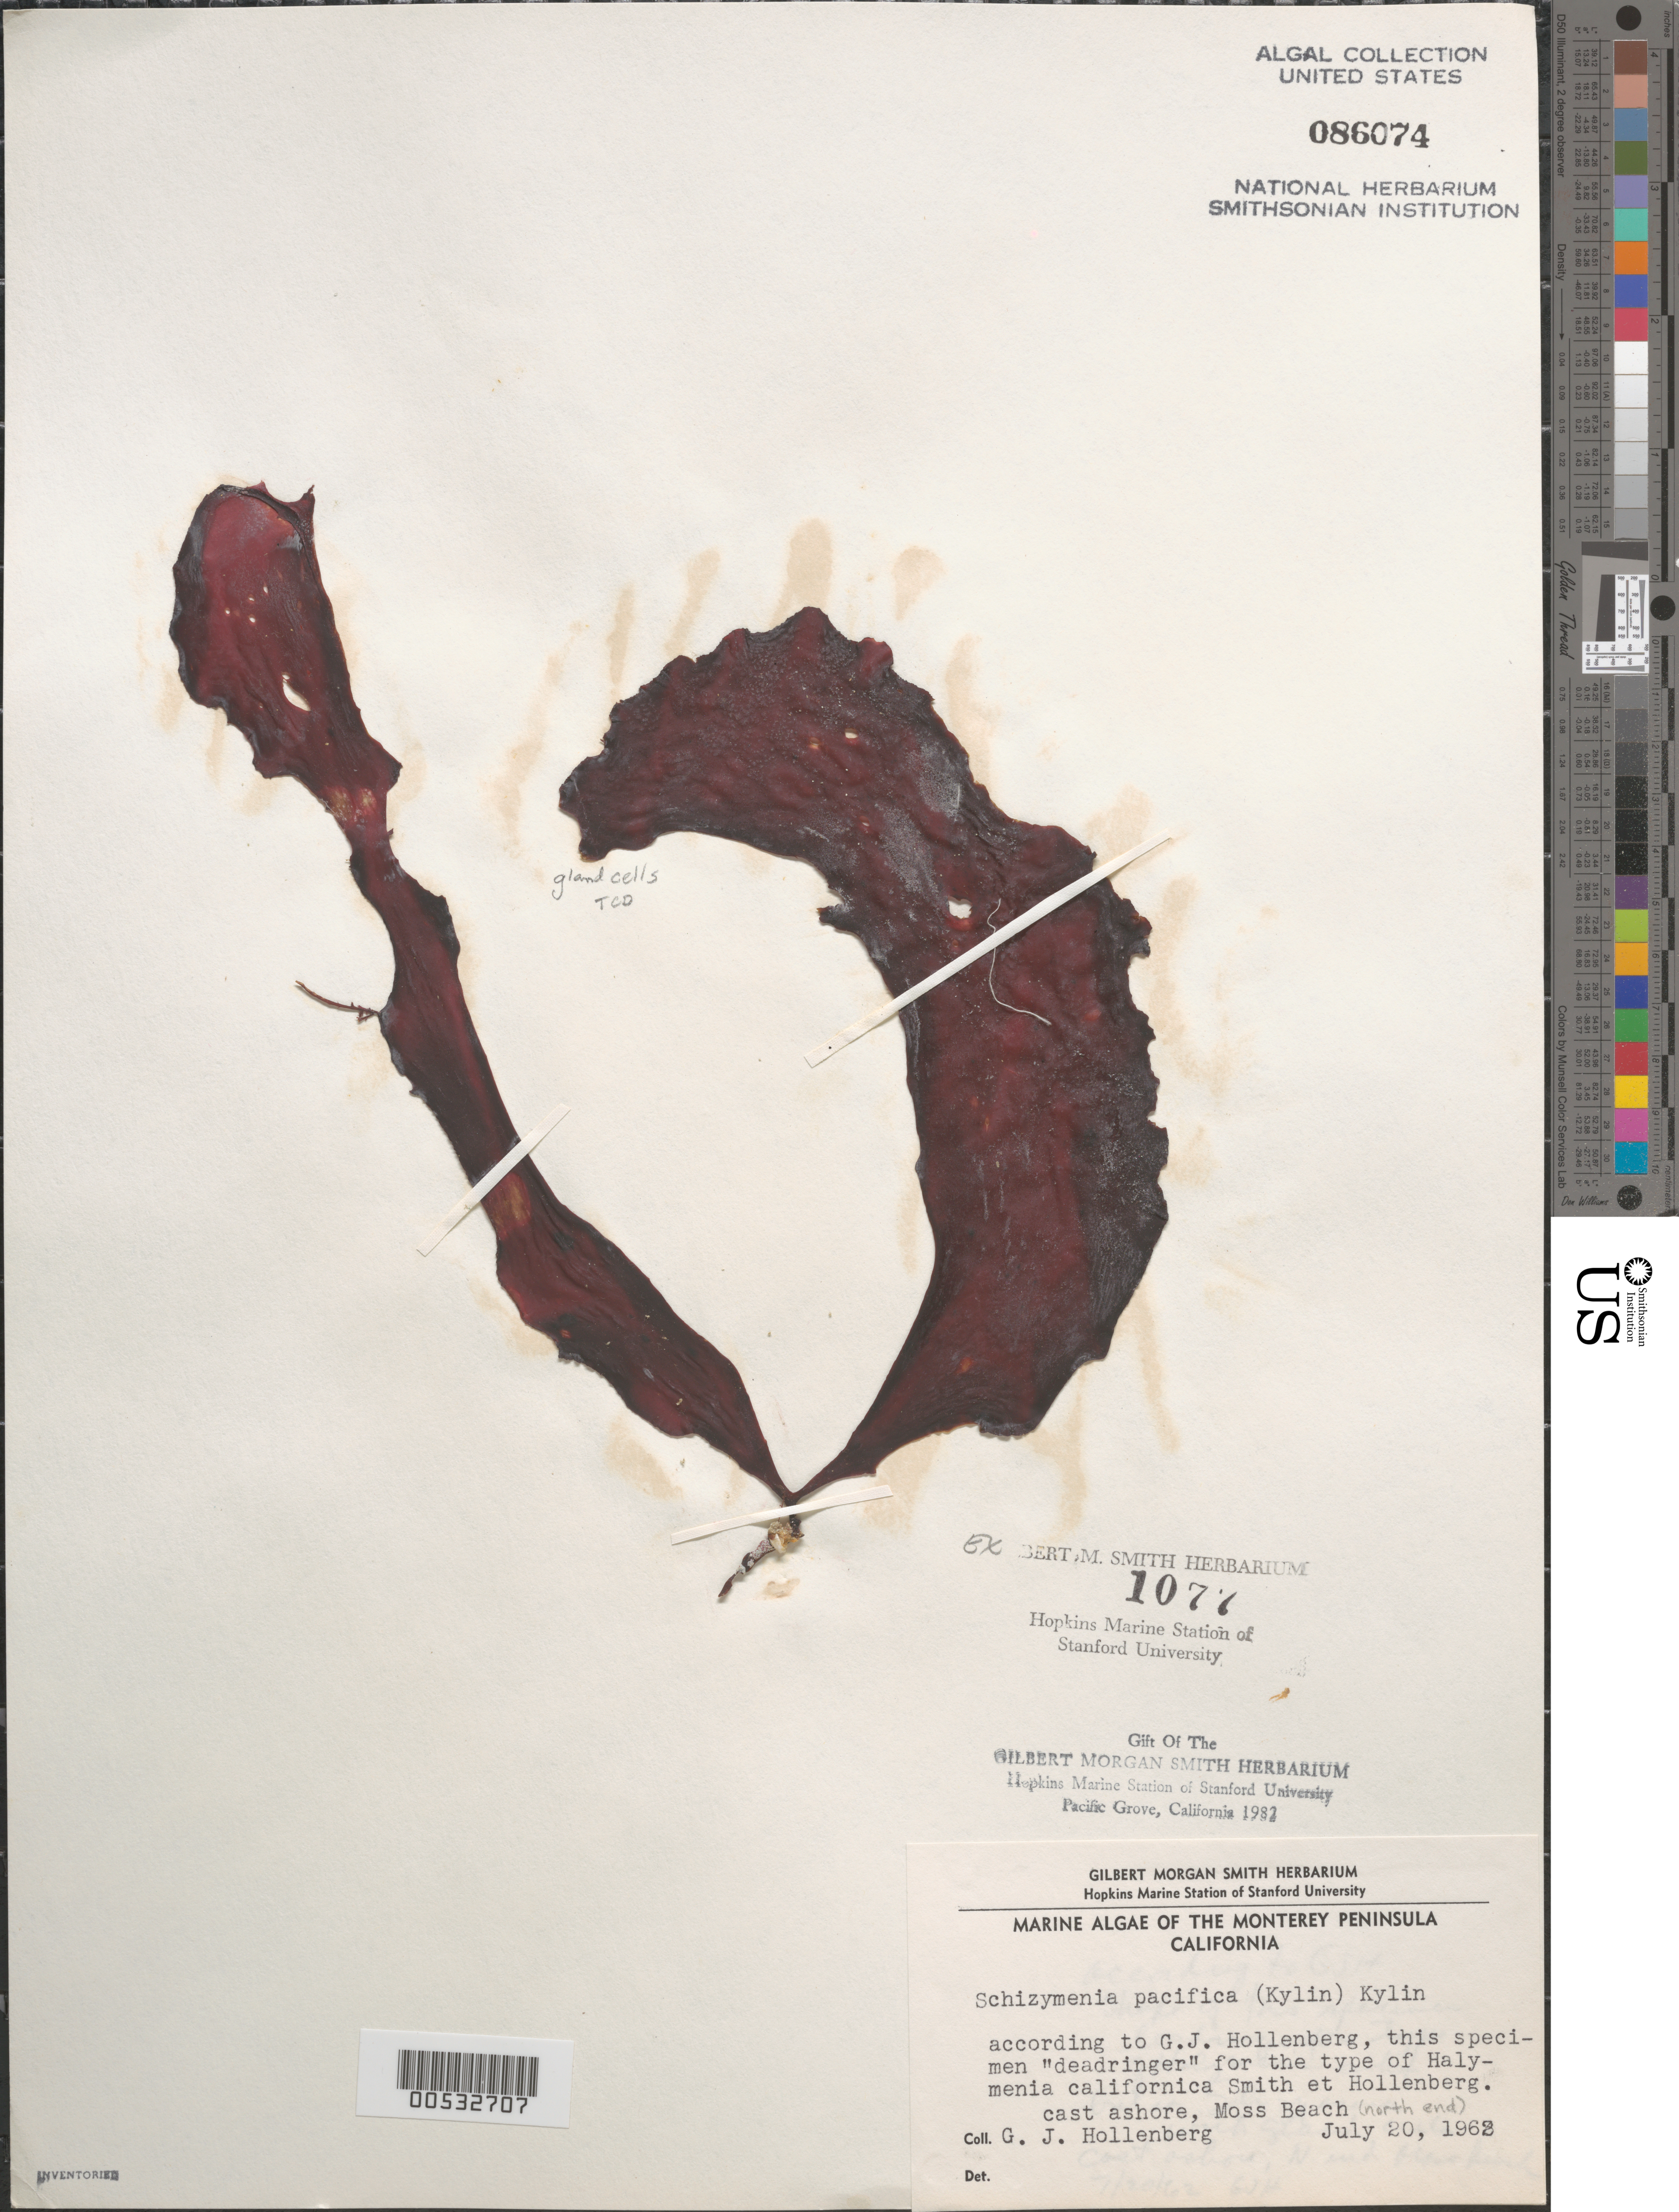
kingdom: Plantae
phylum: Rhodophyta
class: Florideophyceae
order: Nemastomatales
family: Schizymeniaceae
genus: Schizymenia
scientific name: Schizymenia pacifica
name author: (Kylin) Kylin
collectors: G. Hollenberg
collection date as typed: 20 Jul 1962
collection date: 1962-07-20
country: United States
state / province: California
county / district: Monterey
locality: Moss Beach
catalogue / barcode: US 86074